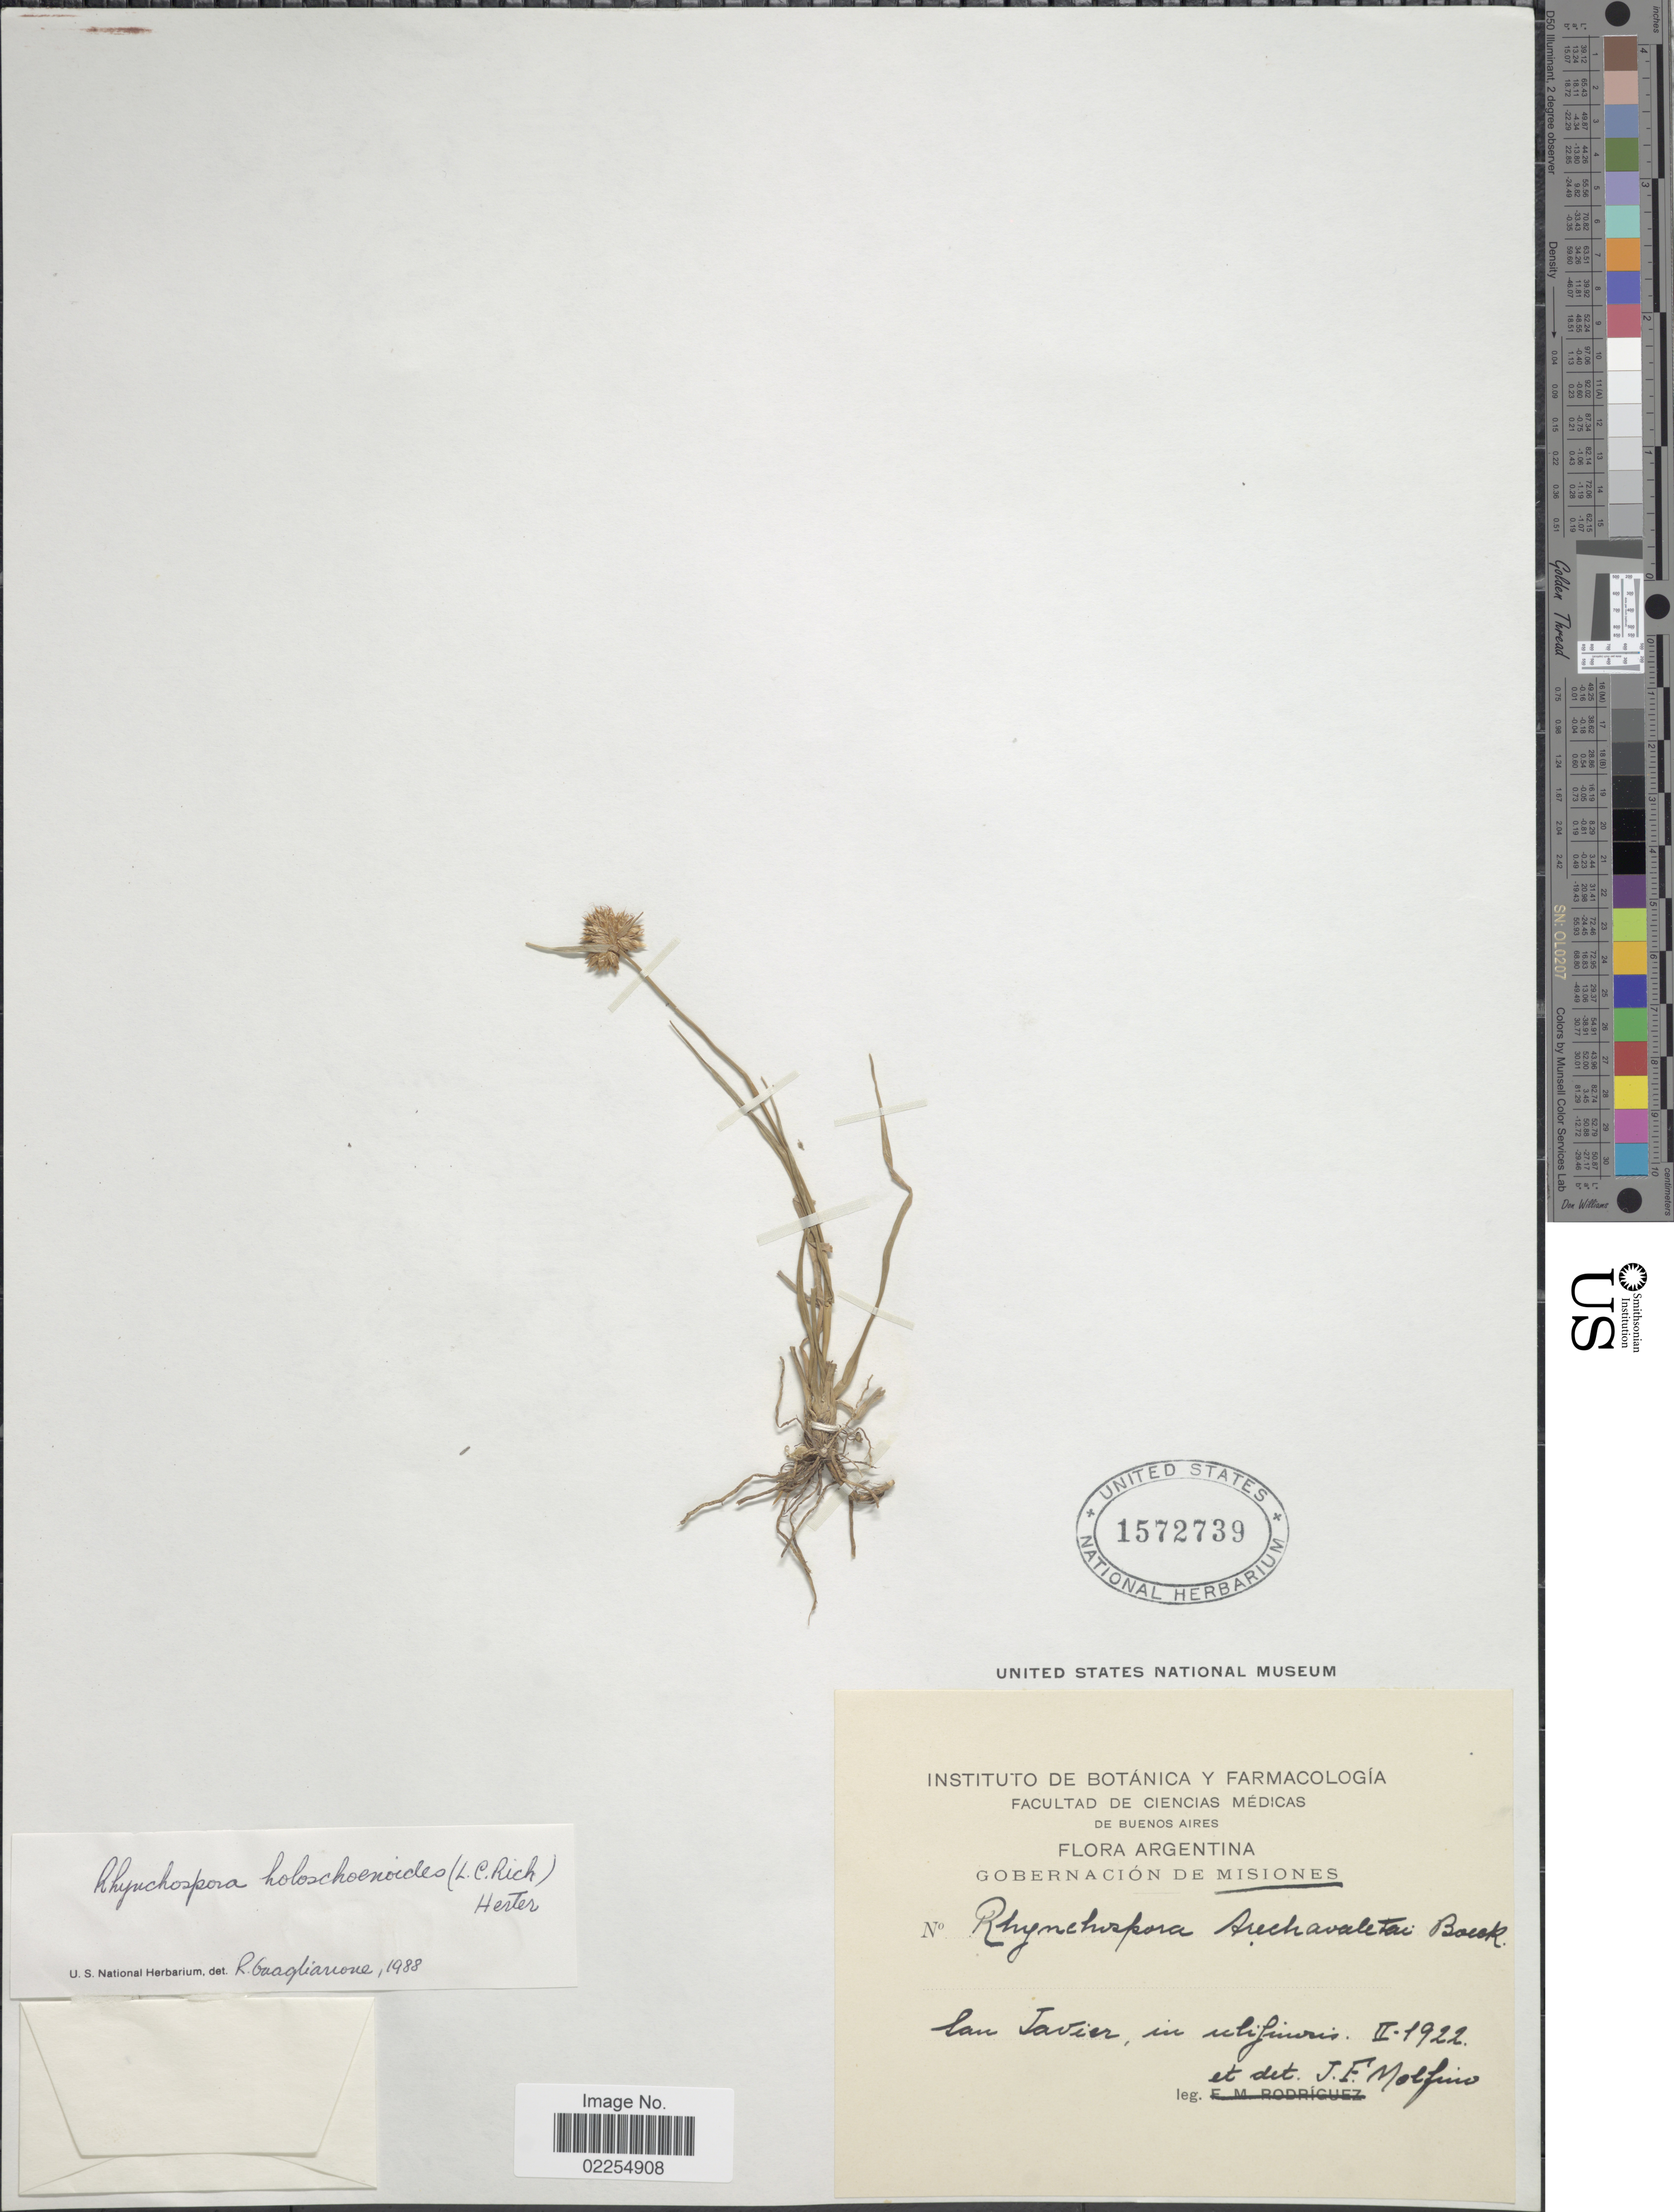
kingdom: Plantae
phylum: Tracheophyta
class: Liliopsida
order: Poales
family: Cyperaceae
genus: Rhynchospora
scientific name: Rhynchospora holoschoenoides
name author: (Rich.) Herter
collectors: J. Molfino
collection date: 1922-02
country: Argentina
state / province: Misiones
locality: San Javier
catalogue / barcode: US 1572739